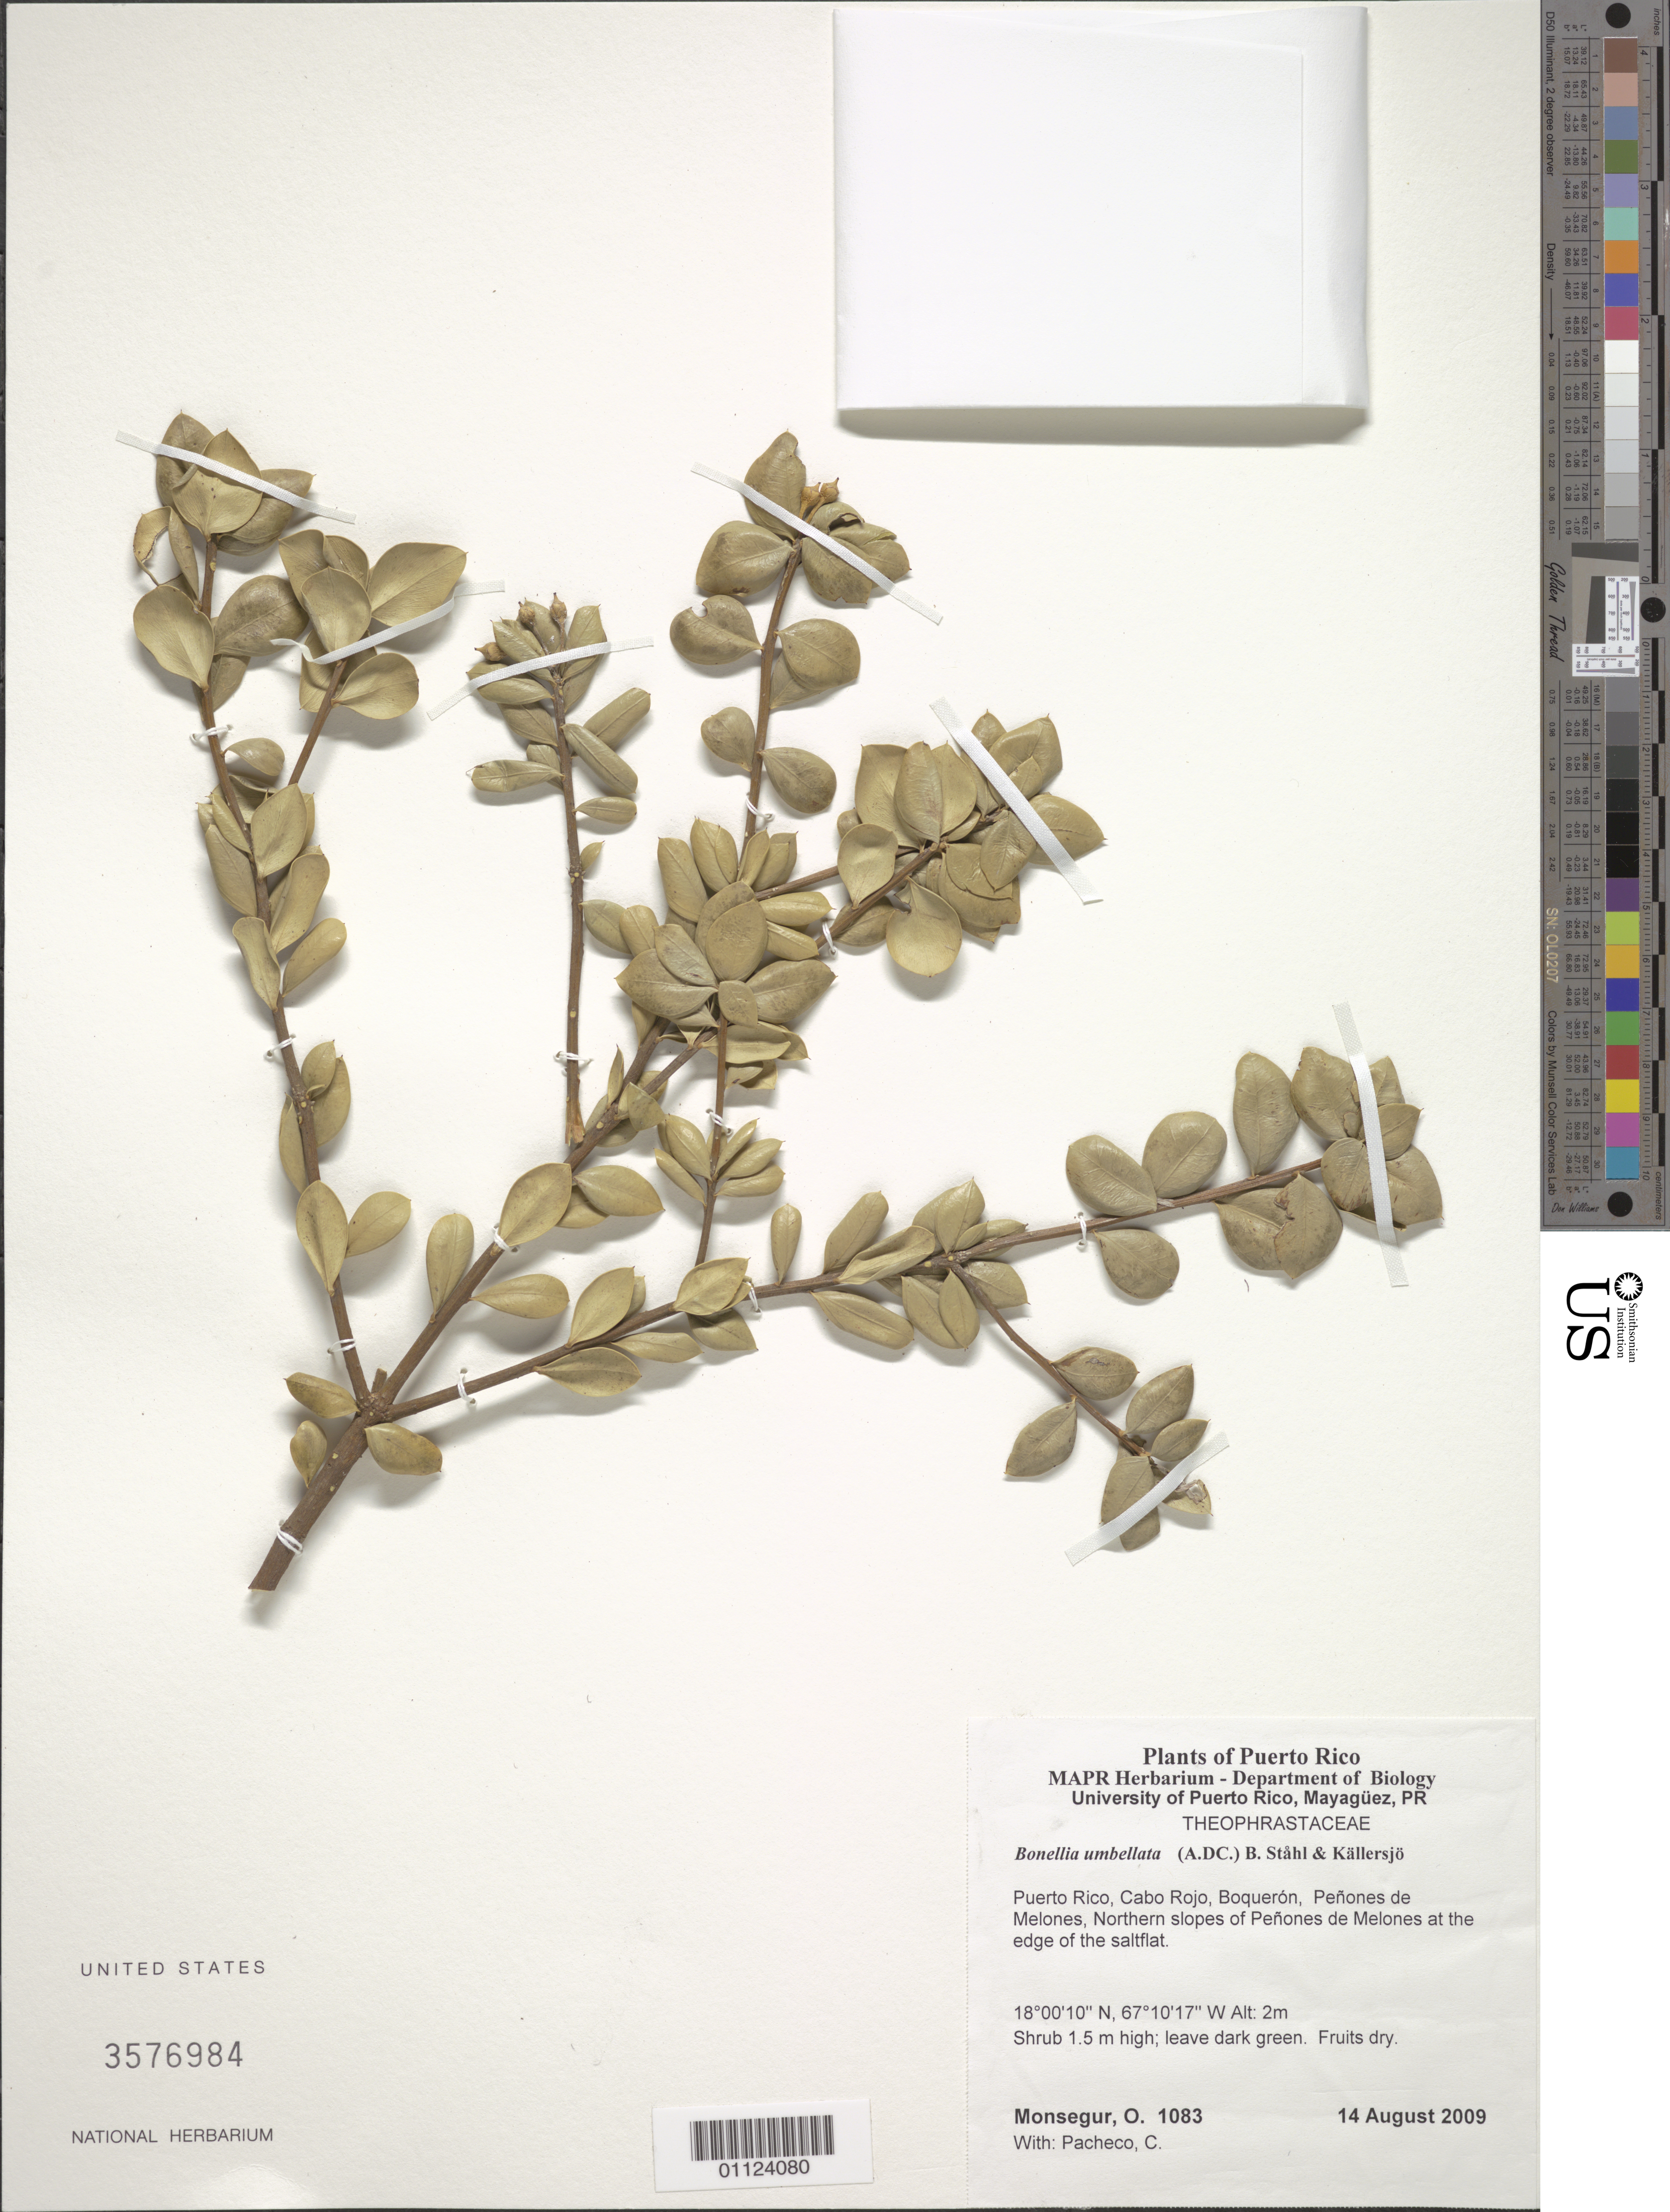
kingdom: Plantae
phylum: Tracheophyta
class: Magnoliopsida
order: Ericales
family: Primulaceae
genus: Bonellia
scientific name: Bonellia umbellata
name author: (A. DC.) B. Ståhl & Källersjö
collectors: O. Monsegur & C. Pacheco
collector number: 1083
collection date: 2009-08-14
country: Puerto Rico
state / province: Cabo Rojo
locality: Boquerón, Peñones de Melones, northern slopes of Peñones de Melones.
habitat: At the edge of the salt flat.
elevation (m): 2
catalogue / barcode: US 3576984